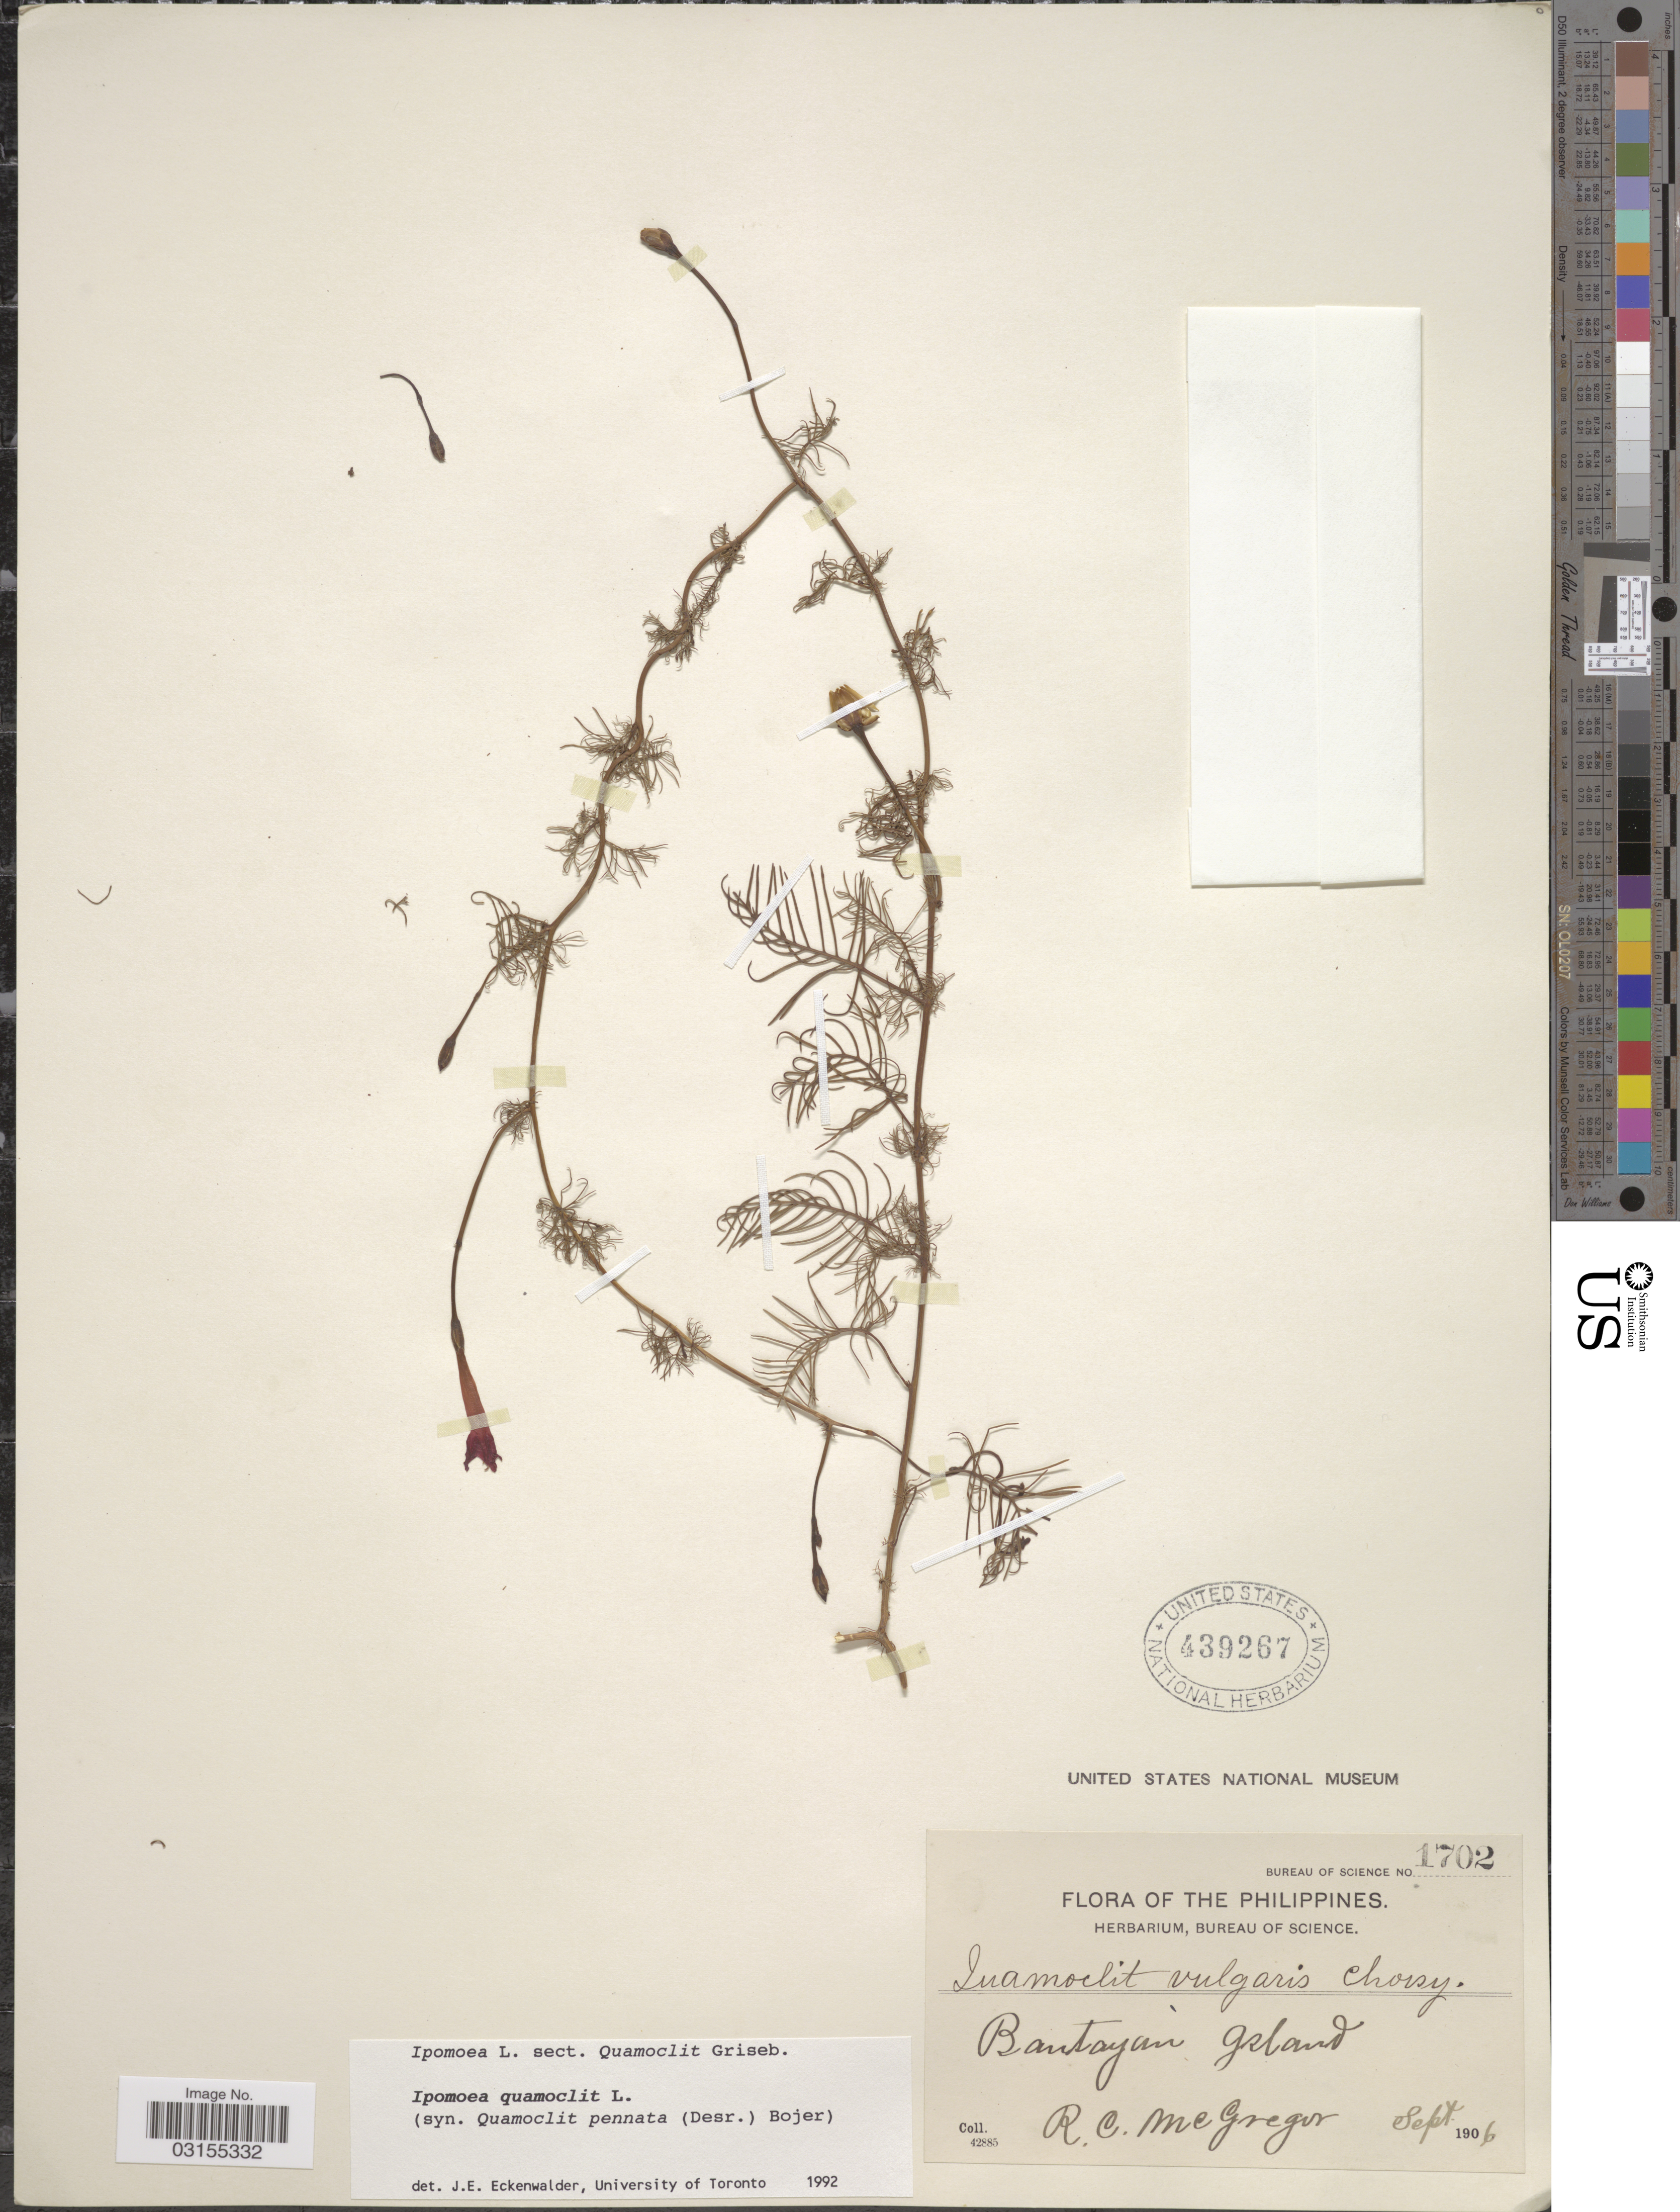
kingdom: Plantae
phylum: Tracheophyta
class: Magnoliopsida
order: Solanales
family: Convolvulaceae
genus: Ipomoea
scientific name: Ipomoea quamoclit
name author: L.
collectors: R. C. McGregor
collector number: Bureau of Science 1702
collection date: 1906-09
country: Philippines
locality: Bantayan Island.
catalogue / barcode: US 439267